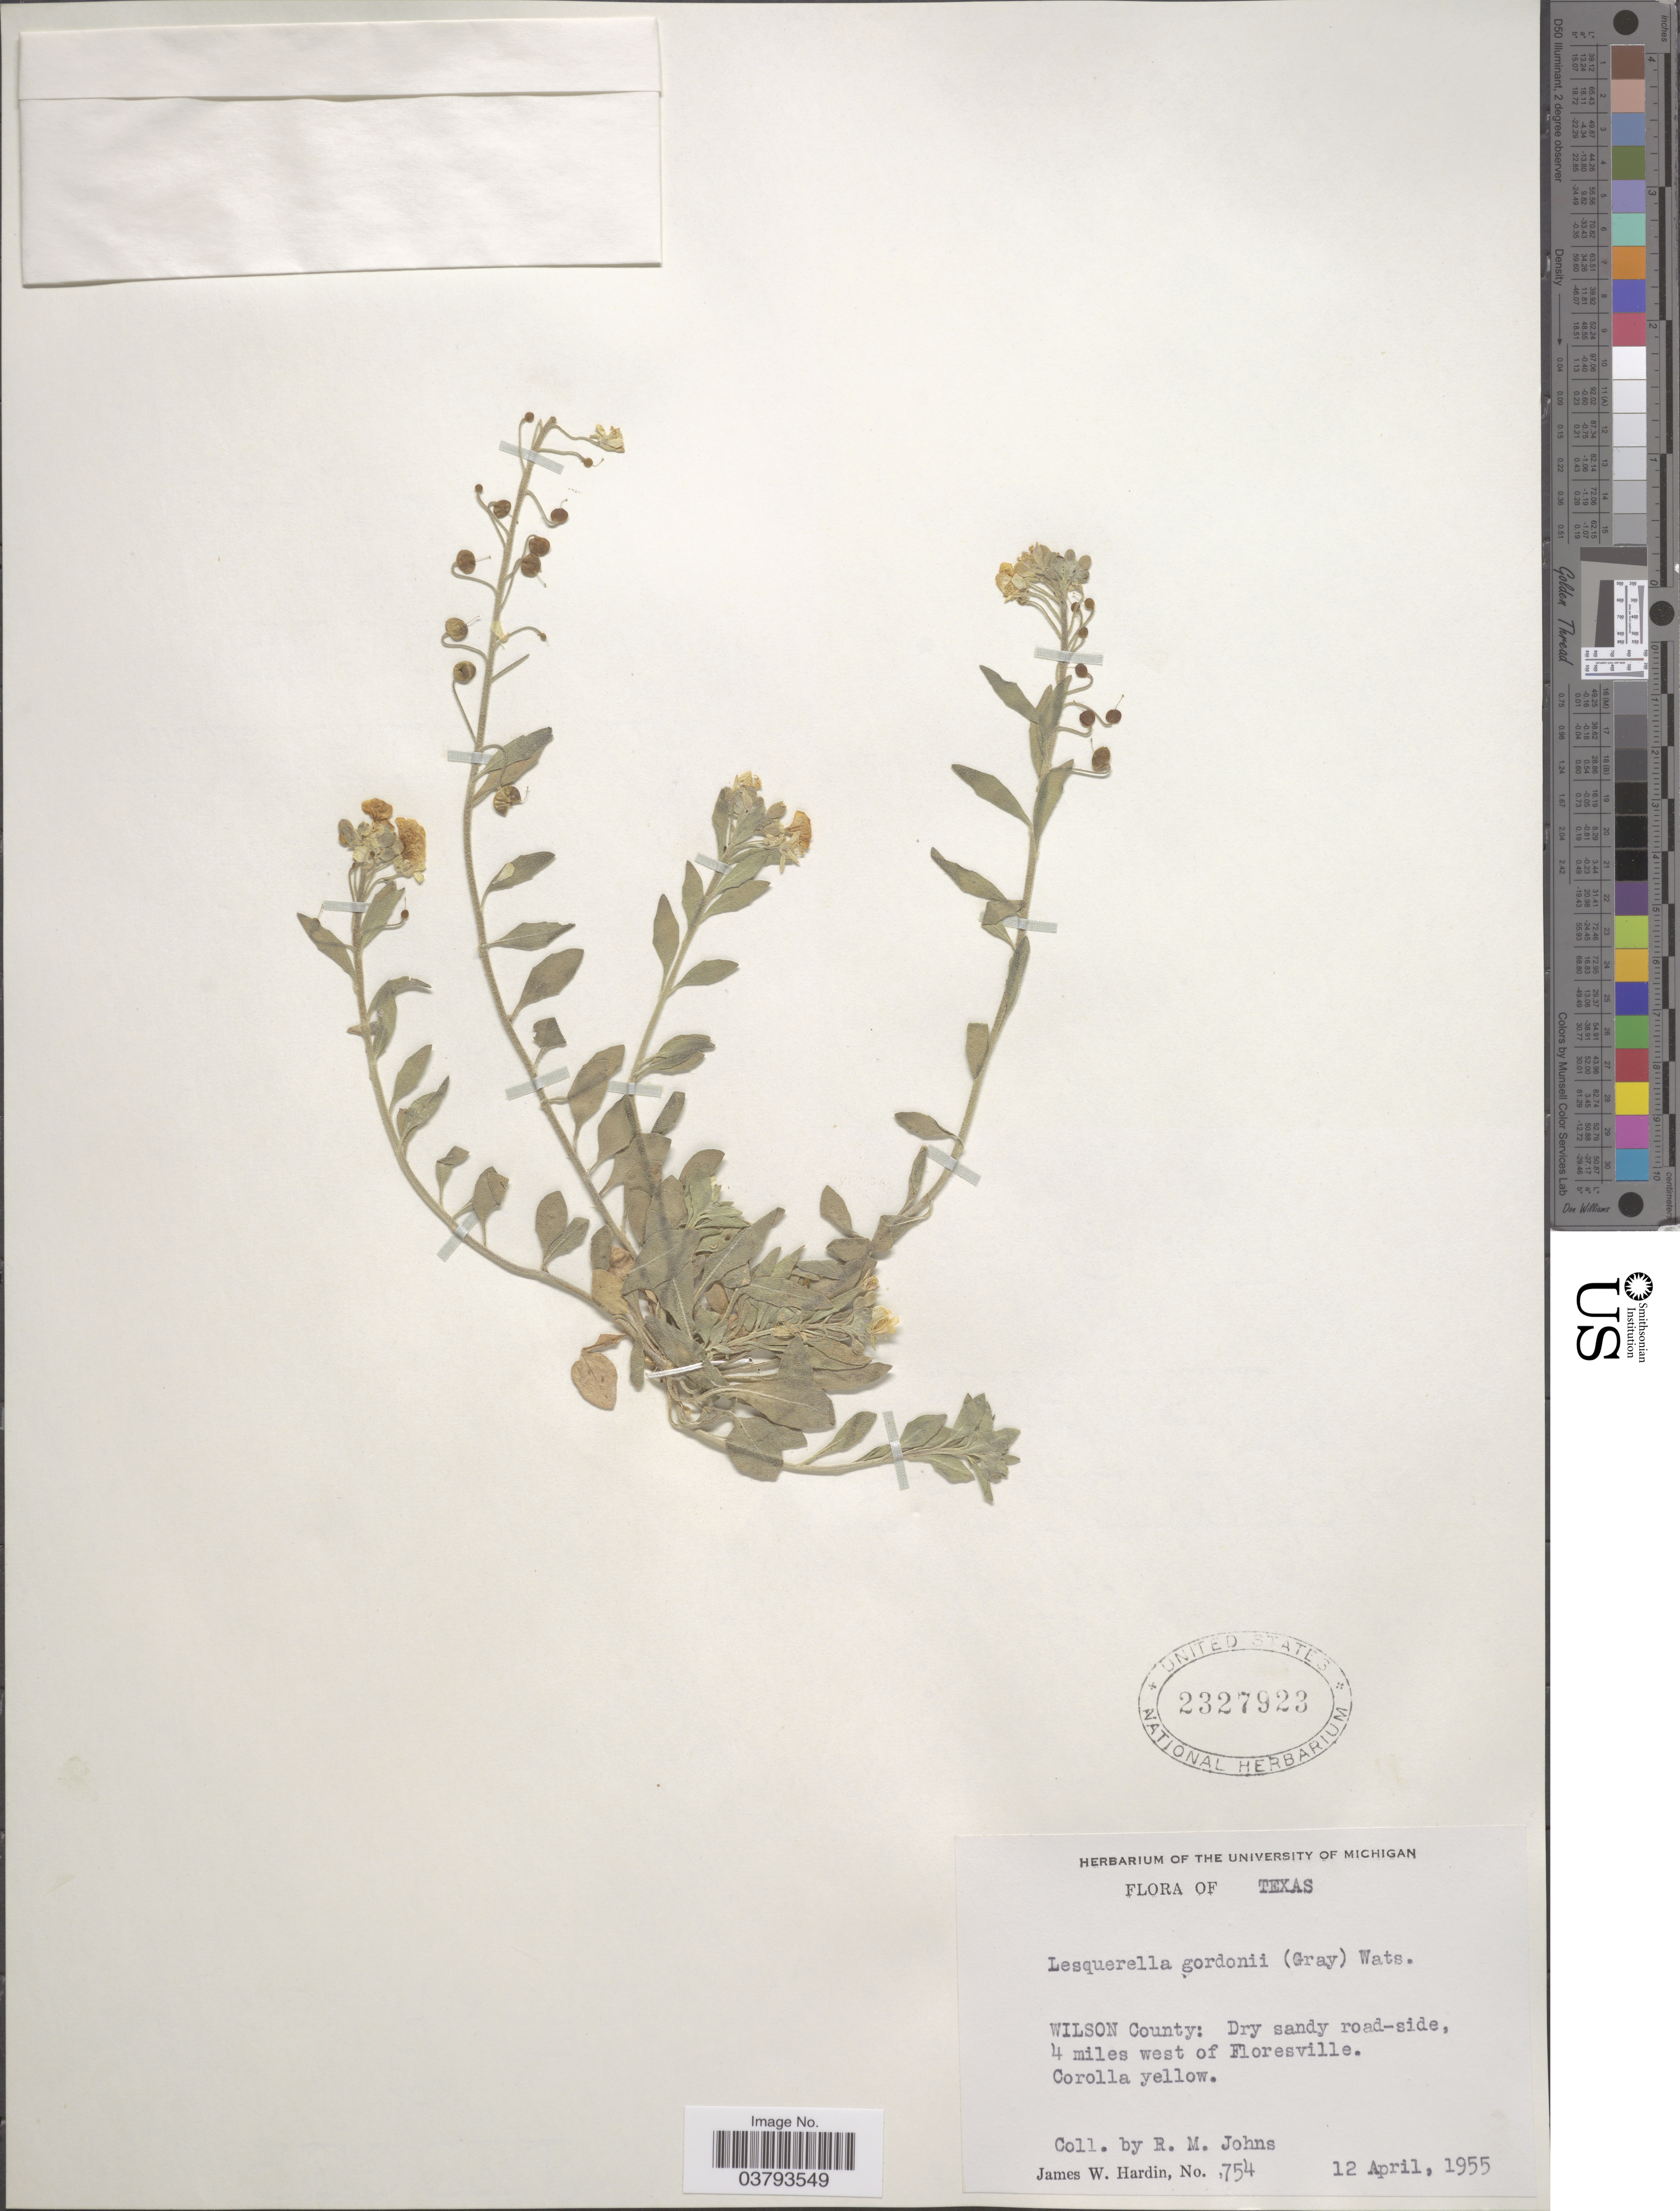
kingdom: Plantae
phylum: Tracheophyta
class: Magnoliopsida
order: Brassicales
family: Brassicaceae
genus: Lesquerella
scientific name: Lesquerella gordonii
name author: (A. Gray) S. Watson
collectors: R. Johns & J. W. Hardin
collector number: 754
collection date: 1955-04-12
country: United States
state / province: Texas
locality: Wilson County: Dry sandy road-side, 4 miles west of Floresville.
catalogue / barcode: US 2327923